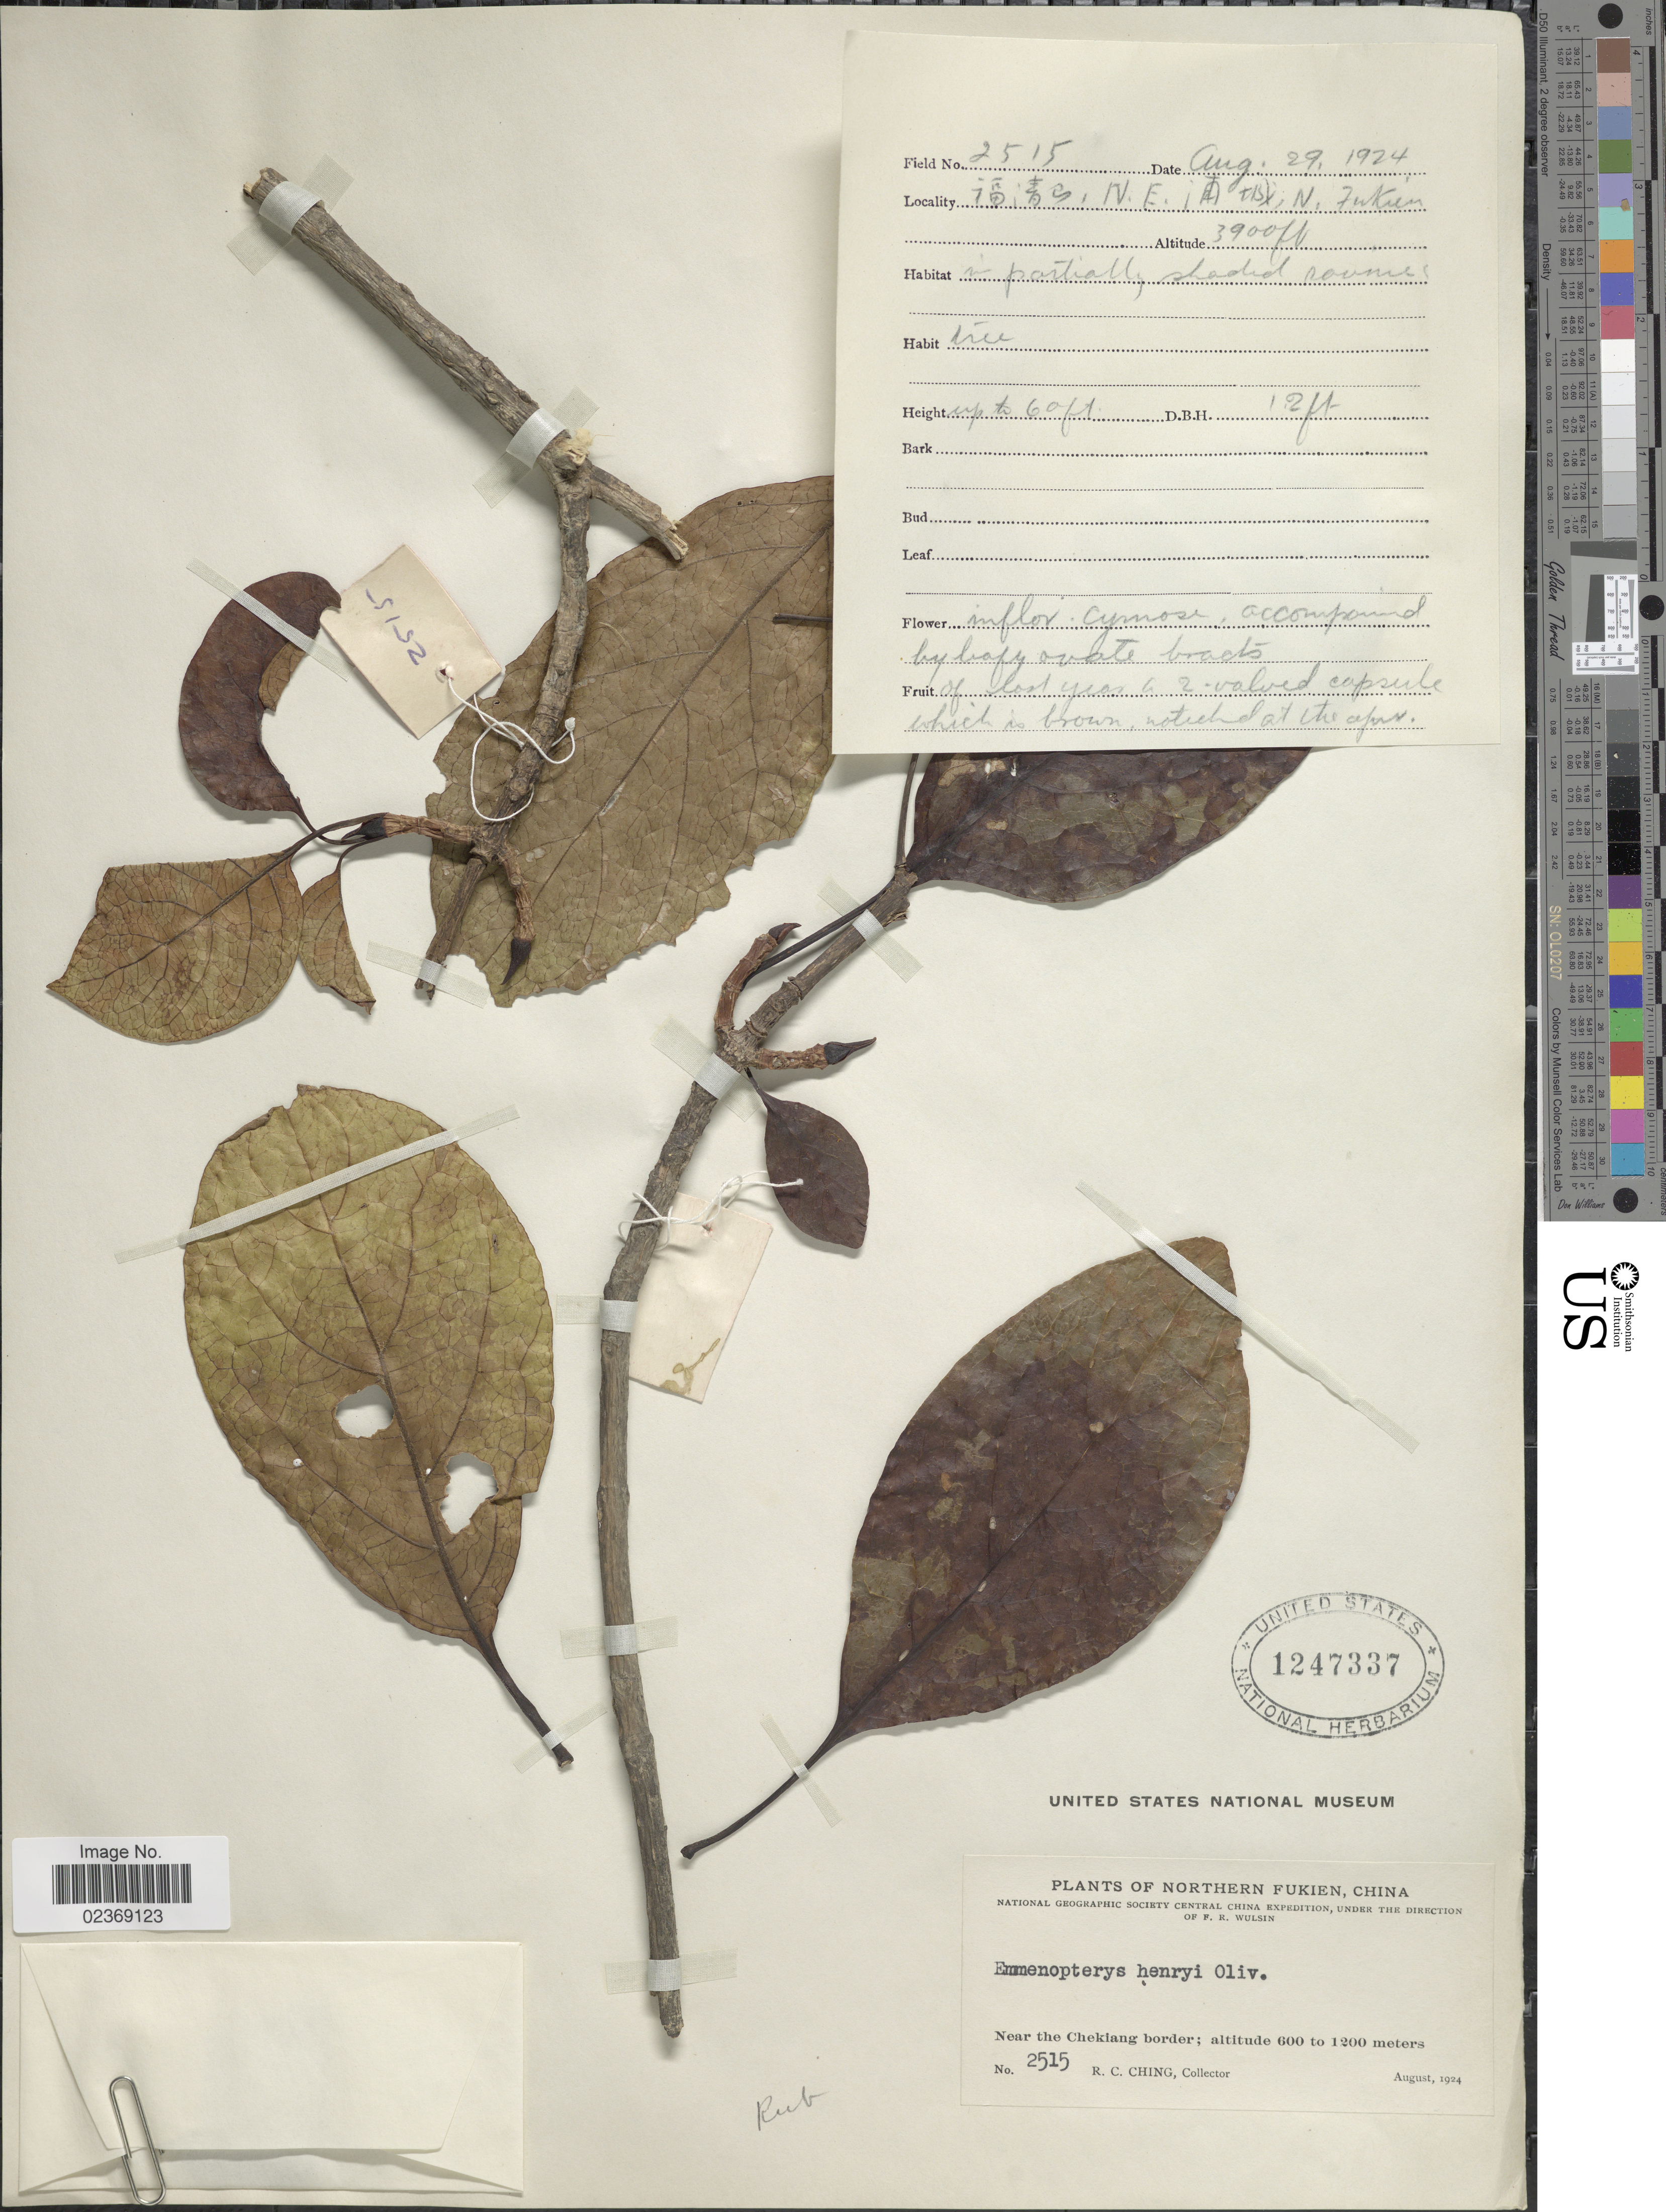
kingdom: Plantae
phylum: Tracheophyta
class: Magnoliopsida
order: Gentianales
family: Rubiaceae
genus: Emmenopterys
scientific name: Emmenopterys henryi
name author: Oliv.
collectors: R. C. Ching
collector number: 2515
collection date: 1924-08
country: China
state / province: Fujian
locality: Northern Fukien, Near the Chekiang border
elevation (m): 600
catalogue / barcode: US 1247337